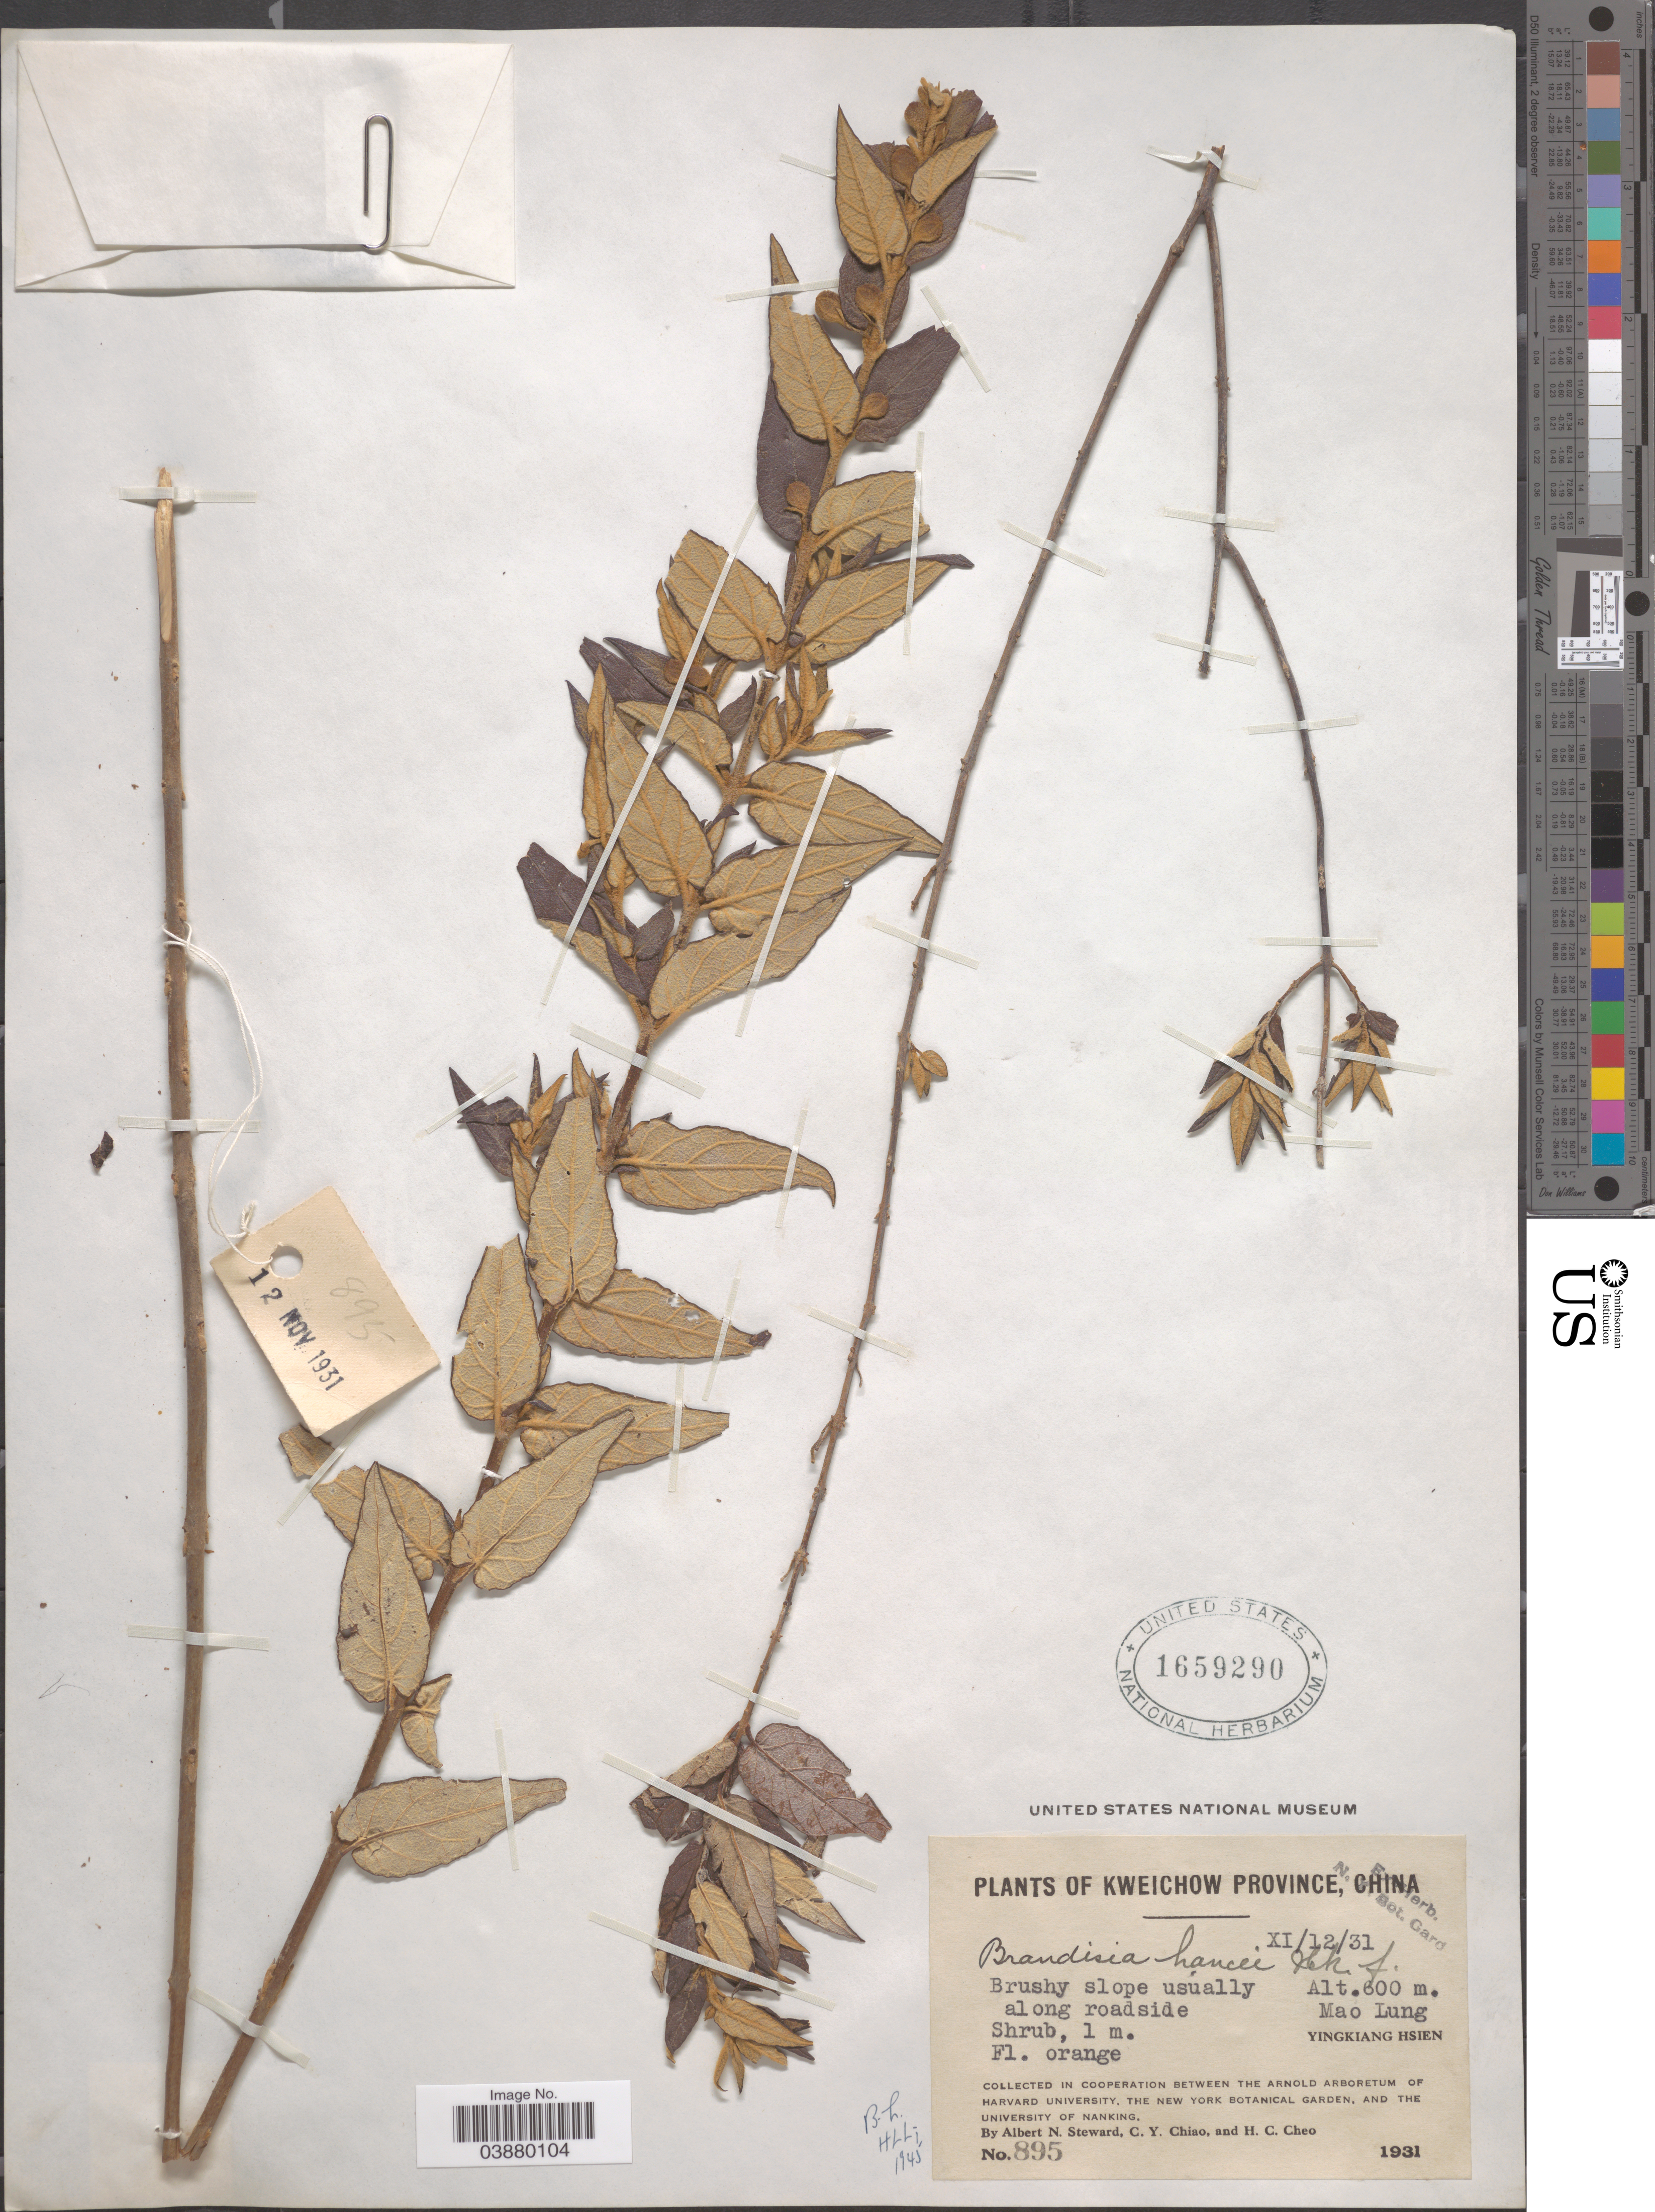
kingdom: Plantae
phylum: Tracheophyta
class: Magnoliopsida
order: Lamiales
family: Orobanchaceae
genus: Brandisia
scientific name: Brandisia hancei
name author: Hook. f.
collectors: A. N. Steward, C. Y. Chiao & H. Cheo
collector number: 895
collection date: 1931-11-12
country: China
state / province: Guizhou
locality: Kweichow Province. Mao Lung. Yingkiang Hsien.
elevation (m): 600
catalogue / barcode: US 1659290